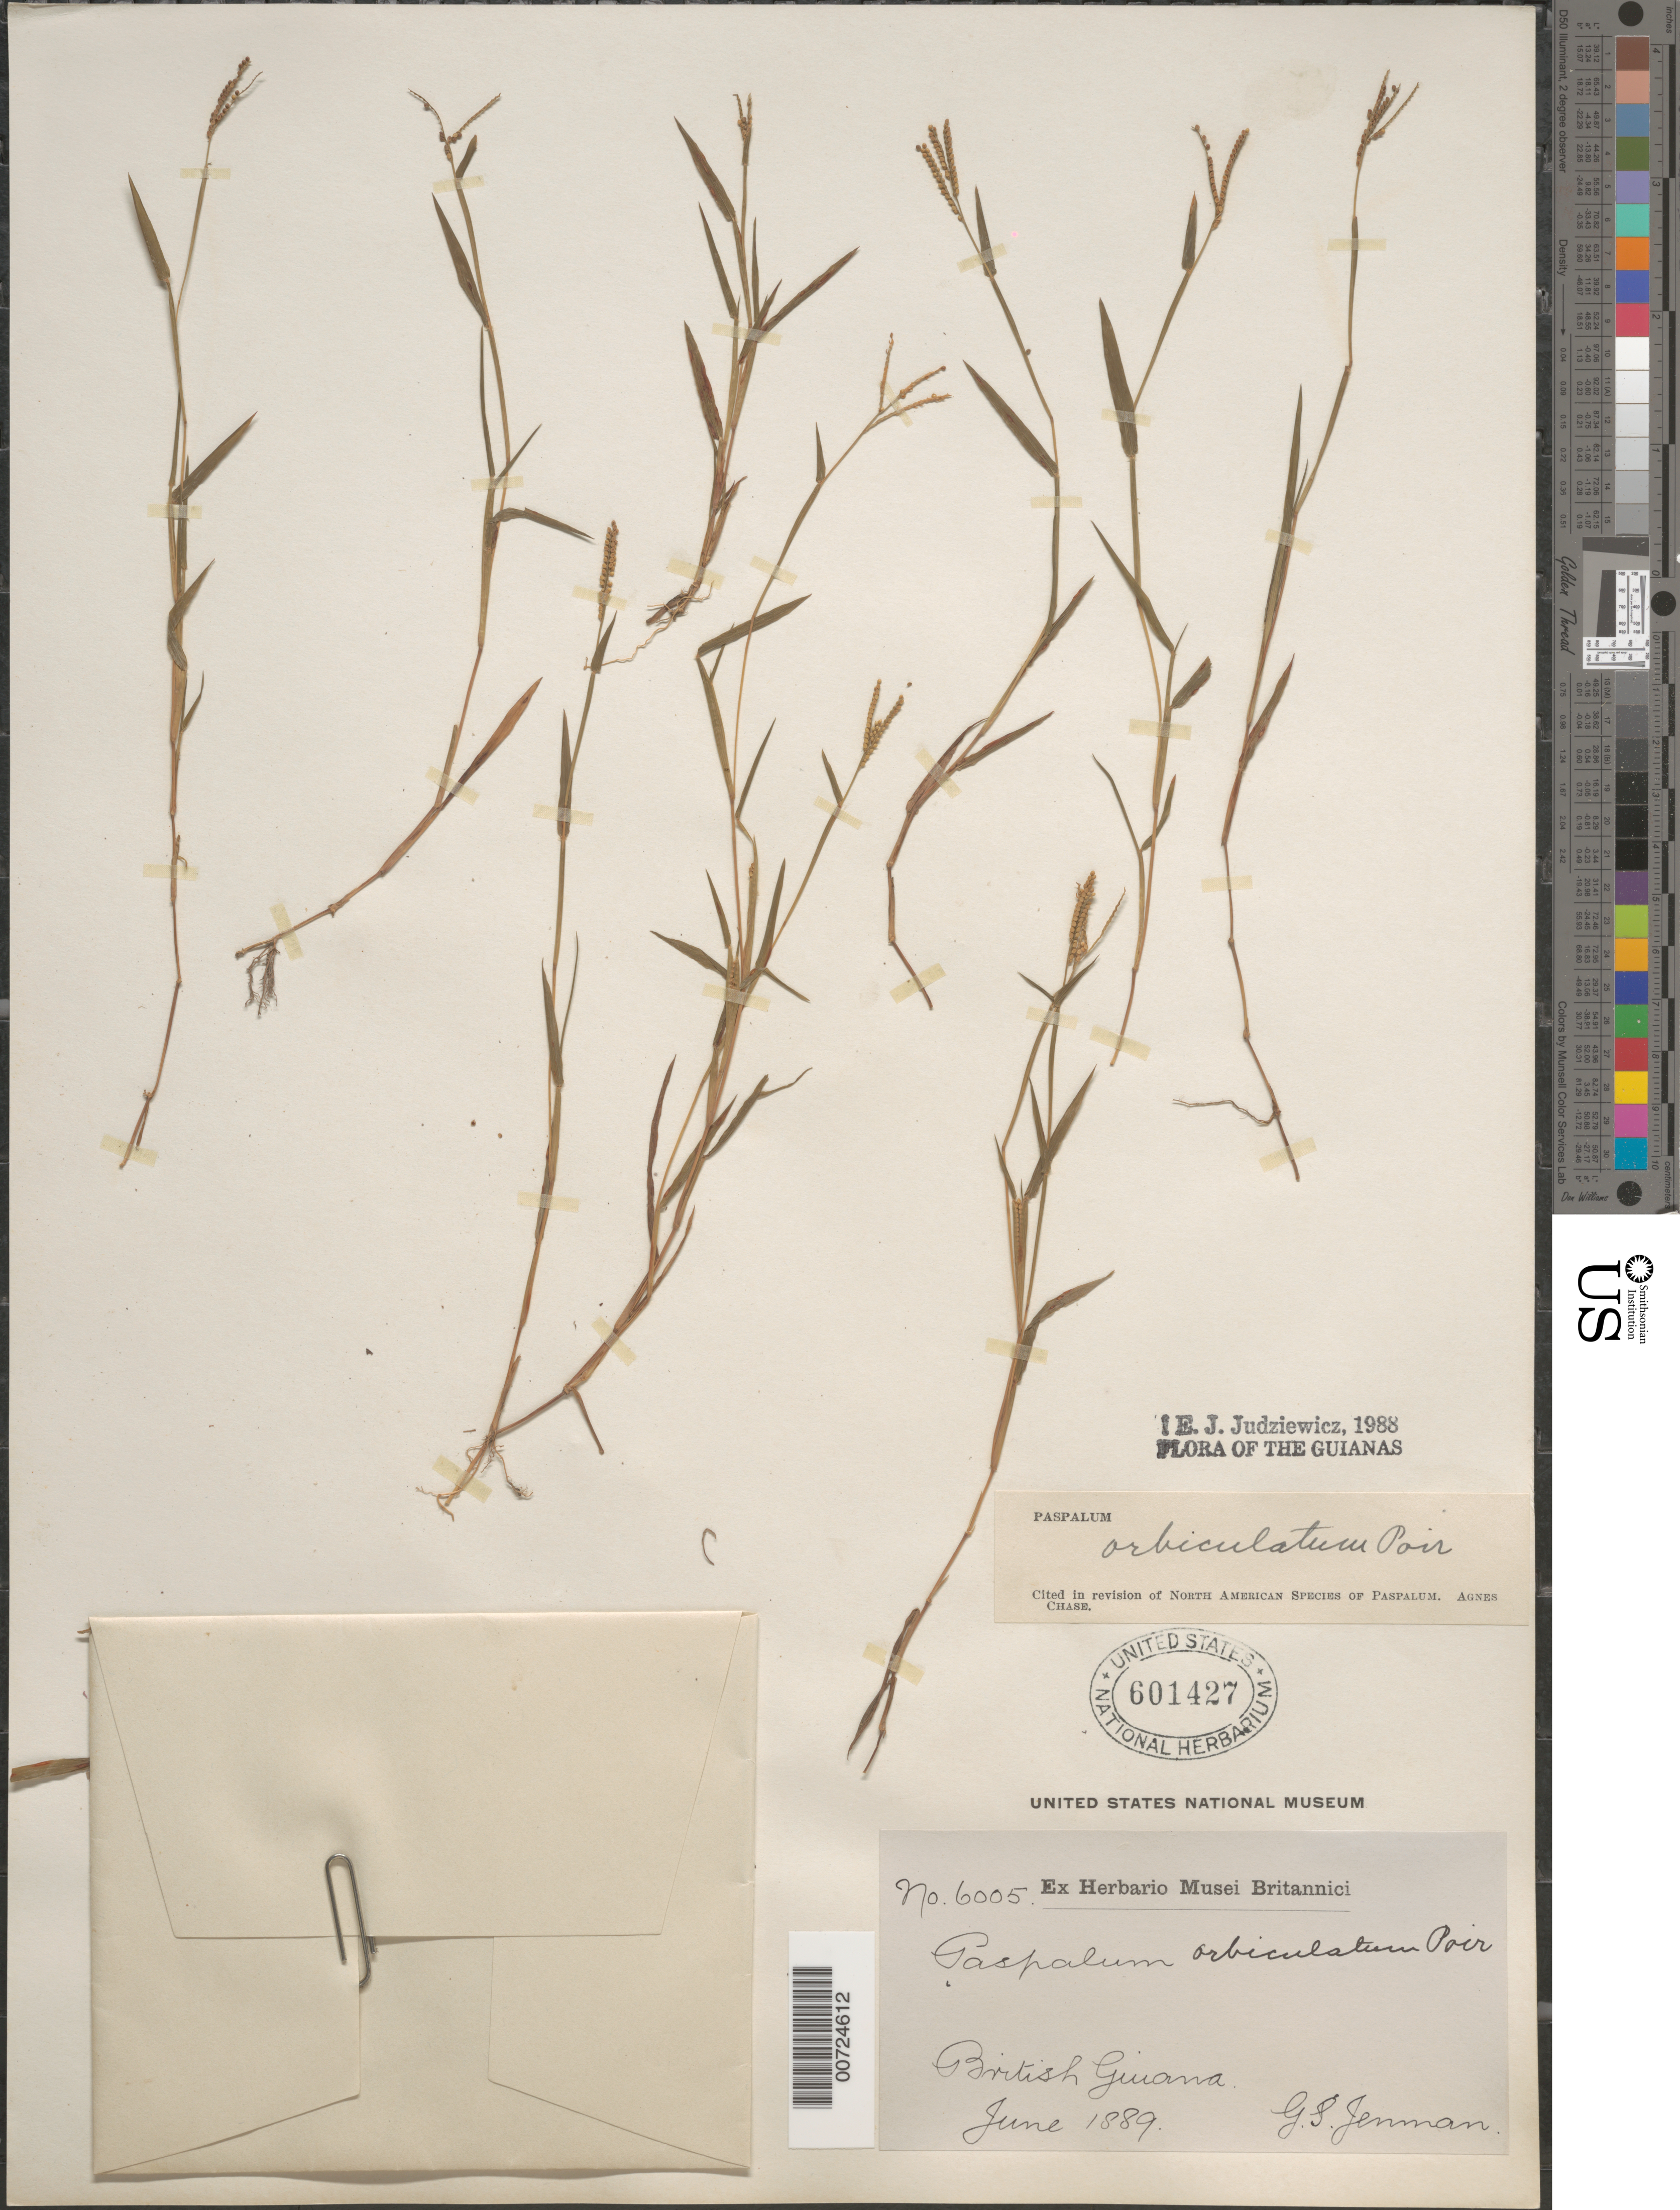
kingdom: Plantae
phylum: Tracheophyta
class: Liliopsida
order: Poales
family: Poaceae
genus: Paspalum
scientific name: Paspalum orbiculatum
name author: Poir.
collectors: G. S. Jenman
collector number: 6005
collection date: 1889-06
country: Guyana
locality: Guianas. British Guiana.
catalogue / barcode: US 601427